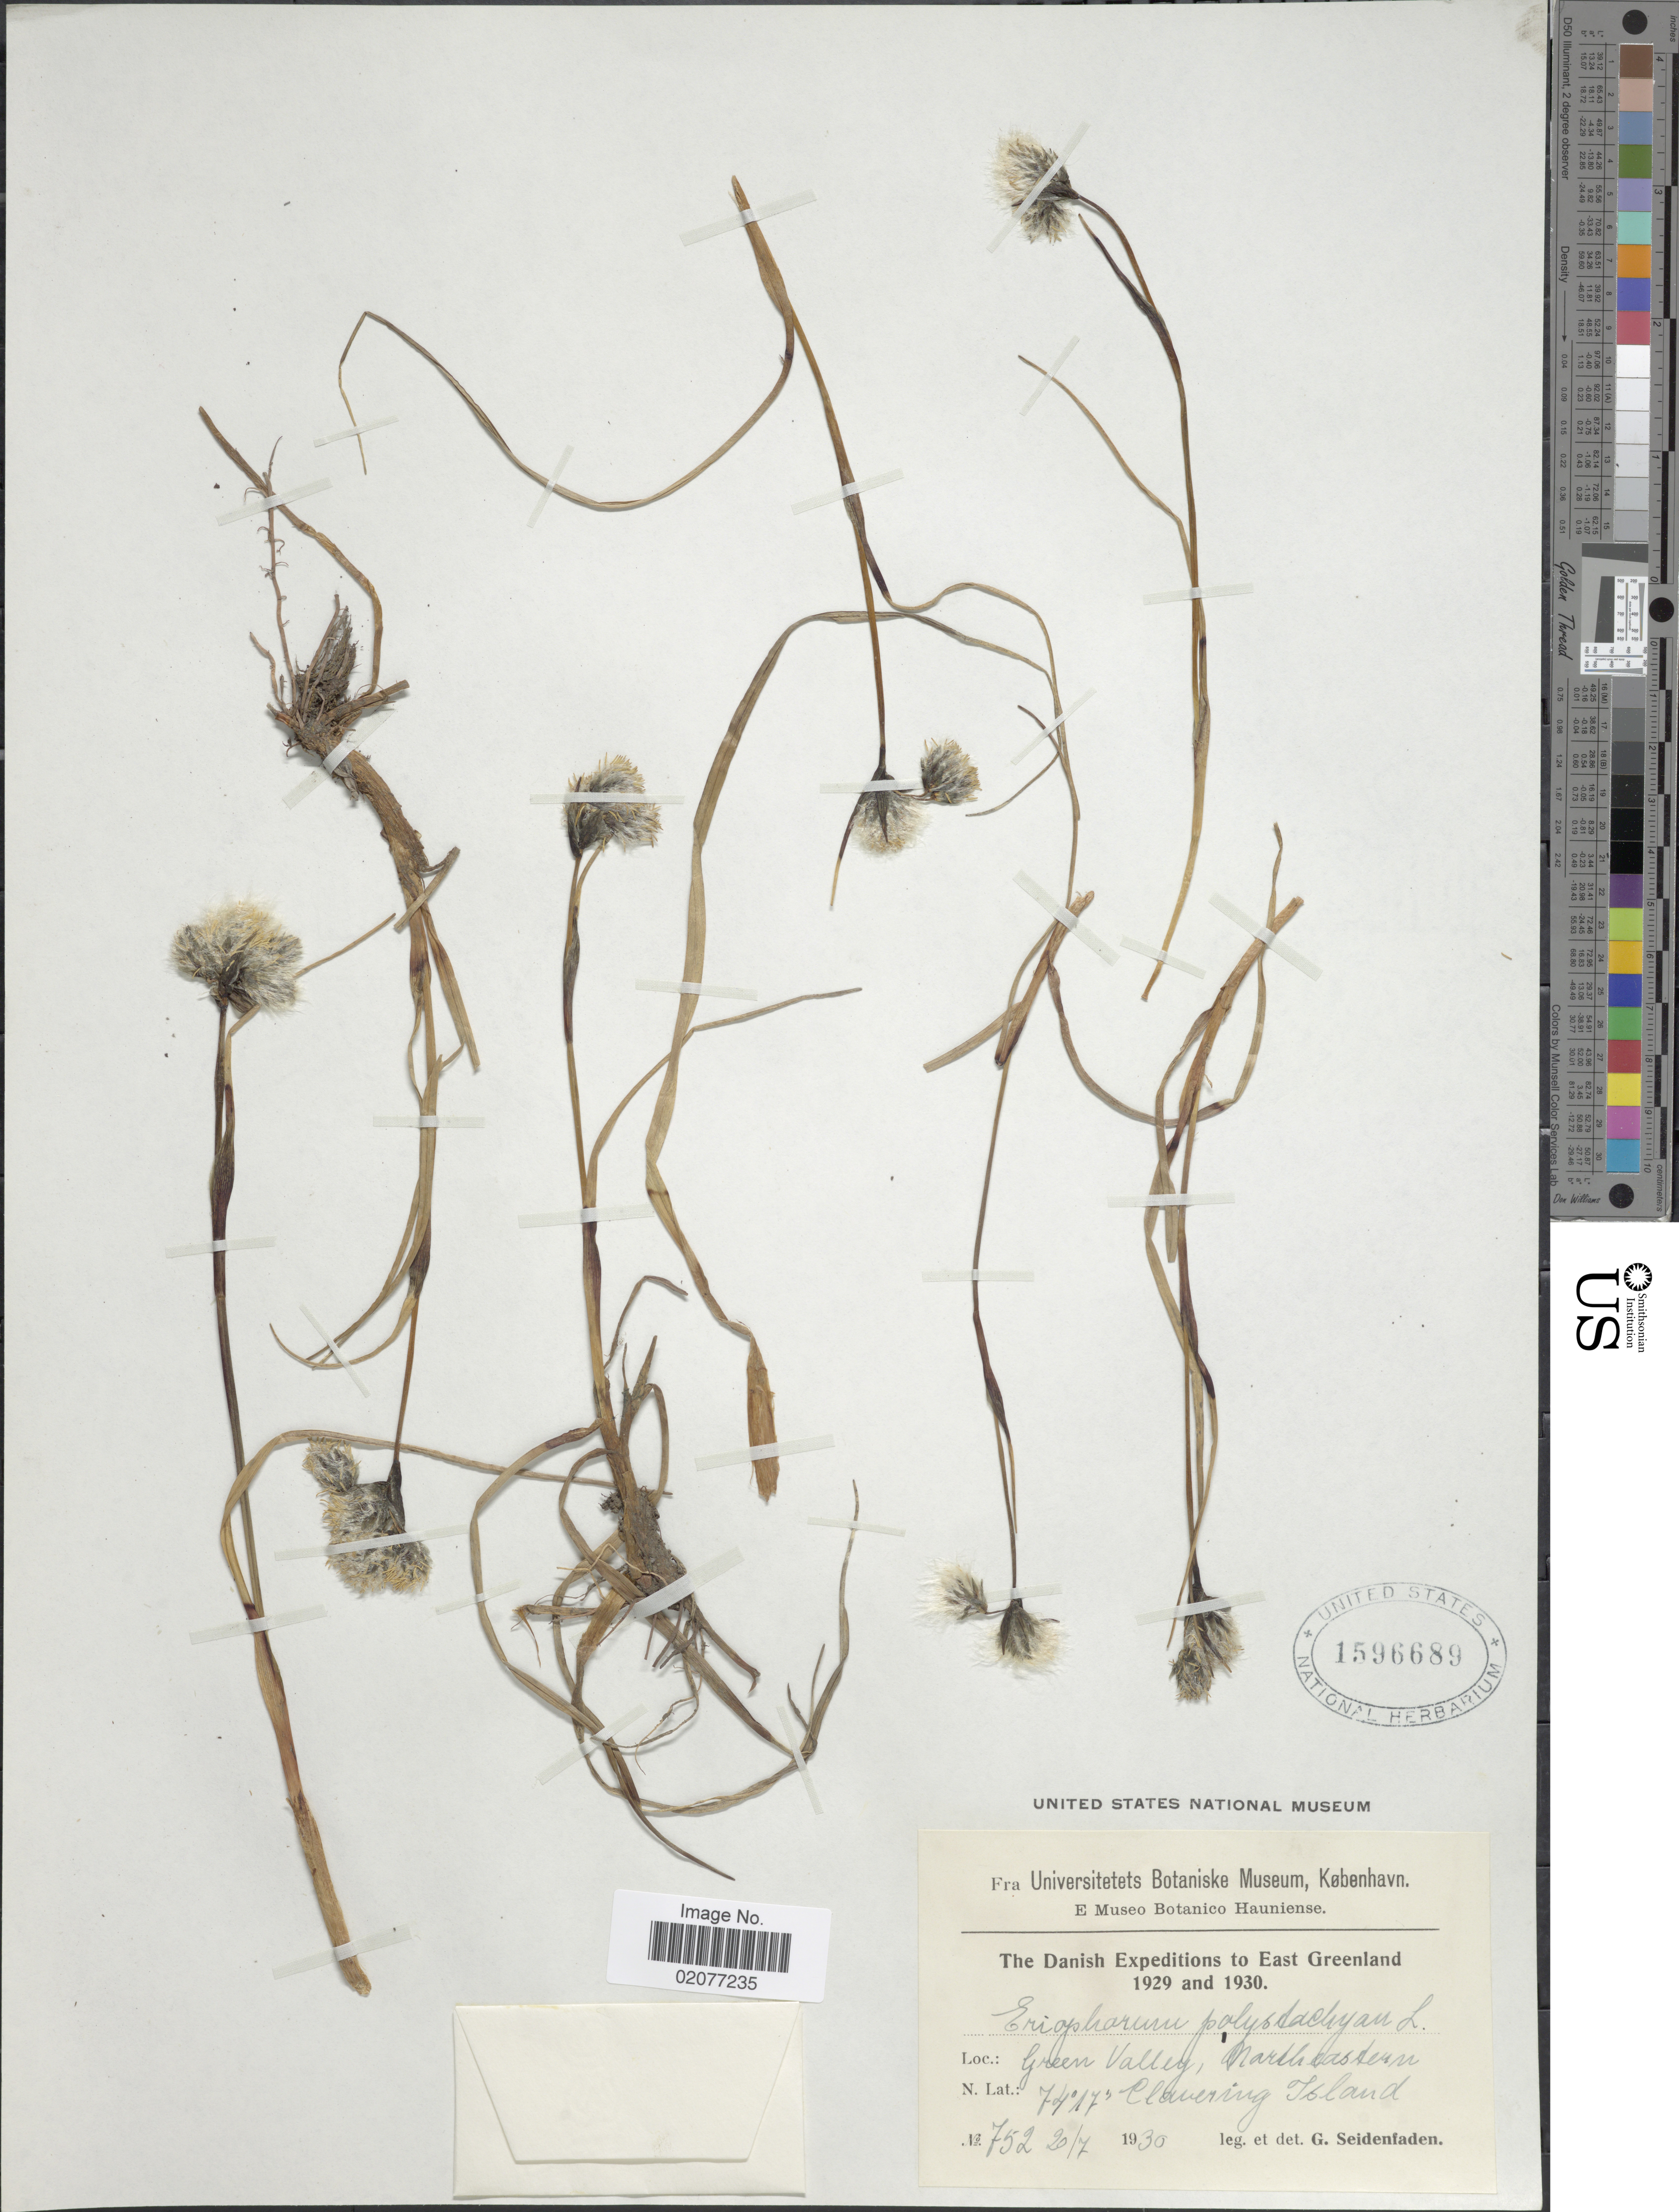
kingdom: Plantae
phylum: Tracheophyta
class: Liliopsida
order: Poales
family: Cyperaceae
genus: Eriophorum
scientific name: Eriophorum angustifolium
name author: Honck.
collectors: G. Seidenfaden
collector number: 752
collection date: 1930-07-02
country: Greenland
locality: East Greenland. Green Valley, North eastern, Clovering Island.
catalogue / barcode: US 1596689